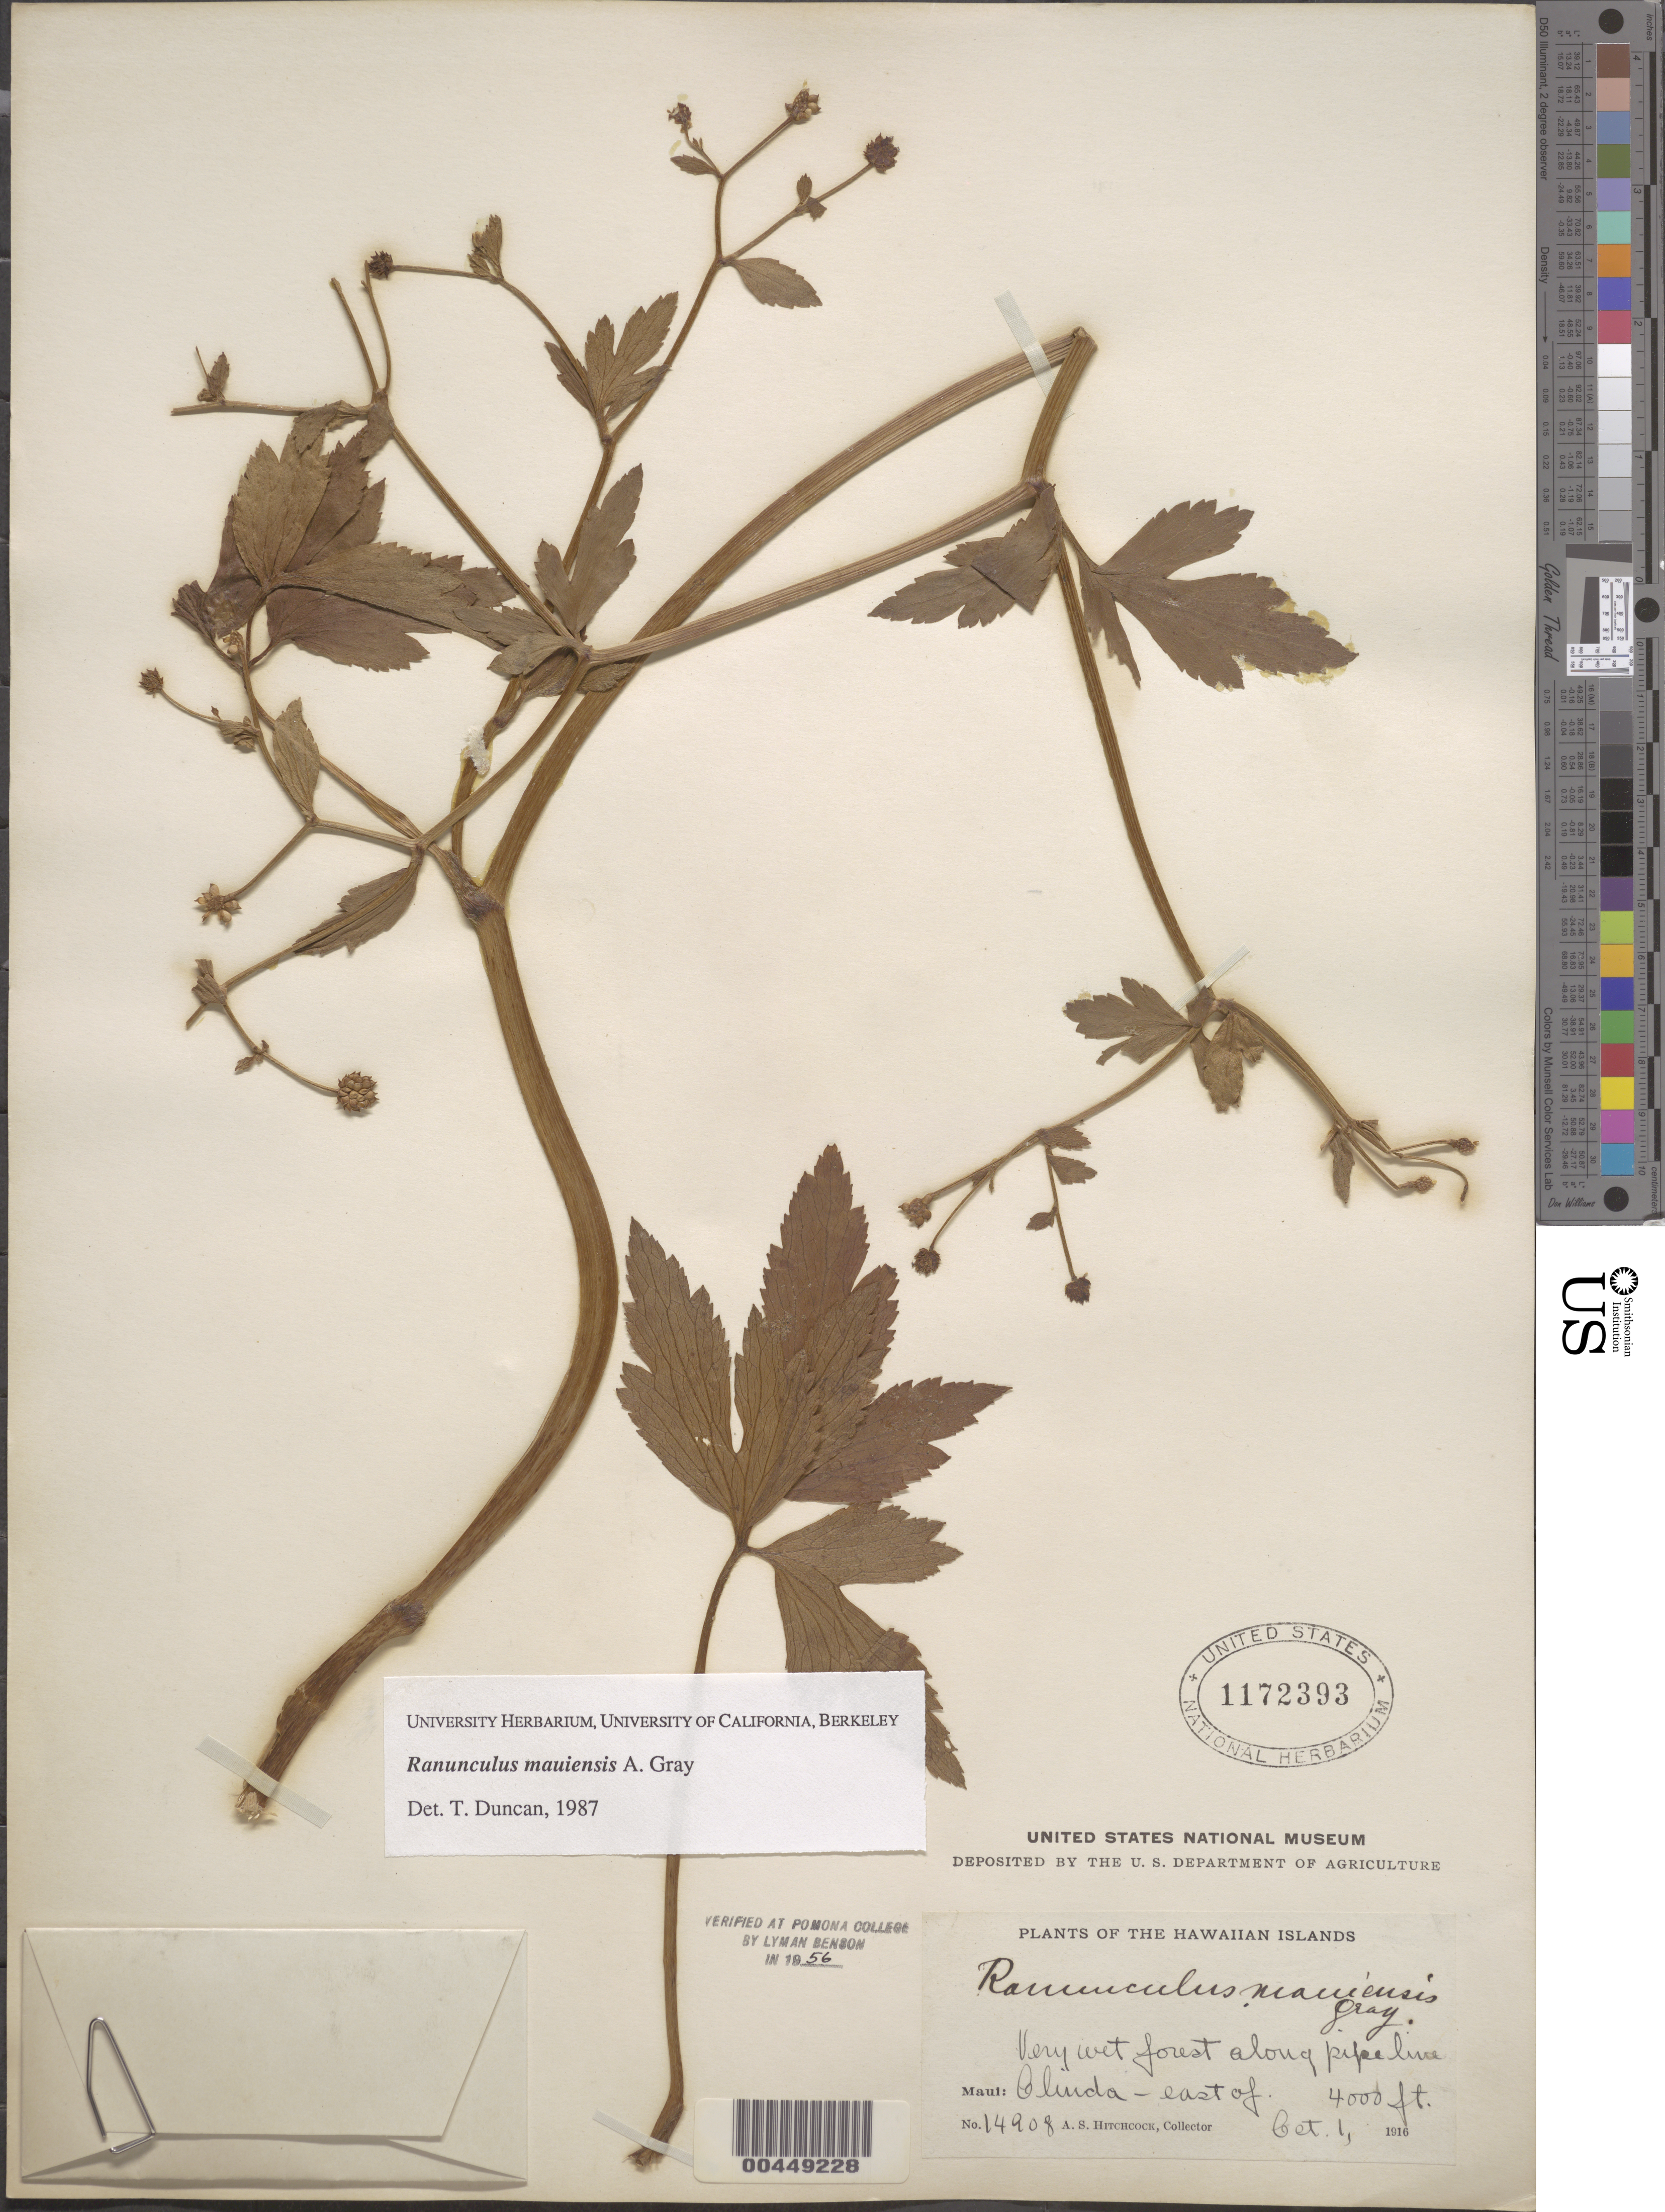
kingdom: Plantae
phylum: Tracheophyta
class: Magnoliopsida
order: Ranunculales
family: Ranunculaceae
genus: Ranunculus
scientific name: Ranunculus mauiensis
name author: A. Gray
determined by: Duncan, T.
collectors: A. S. Hitchcock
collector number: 14908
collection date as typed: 1 Oct 1916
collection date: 1916-10-01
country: United States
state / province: Hawaii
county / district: Maui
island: Maui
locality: Olinda, east of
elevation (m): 1219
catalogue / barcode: US 1172393